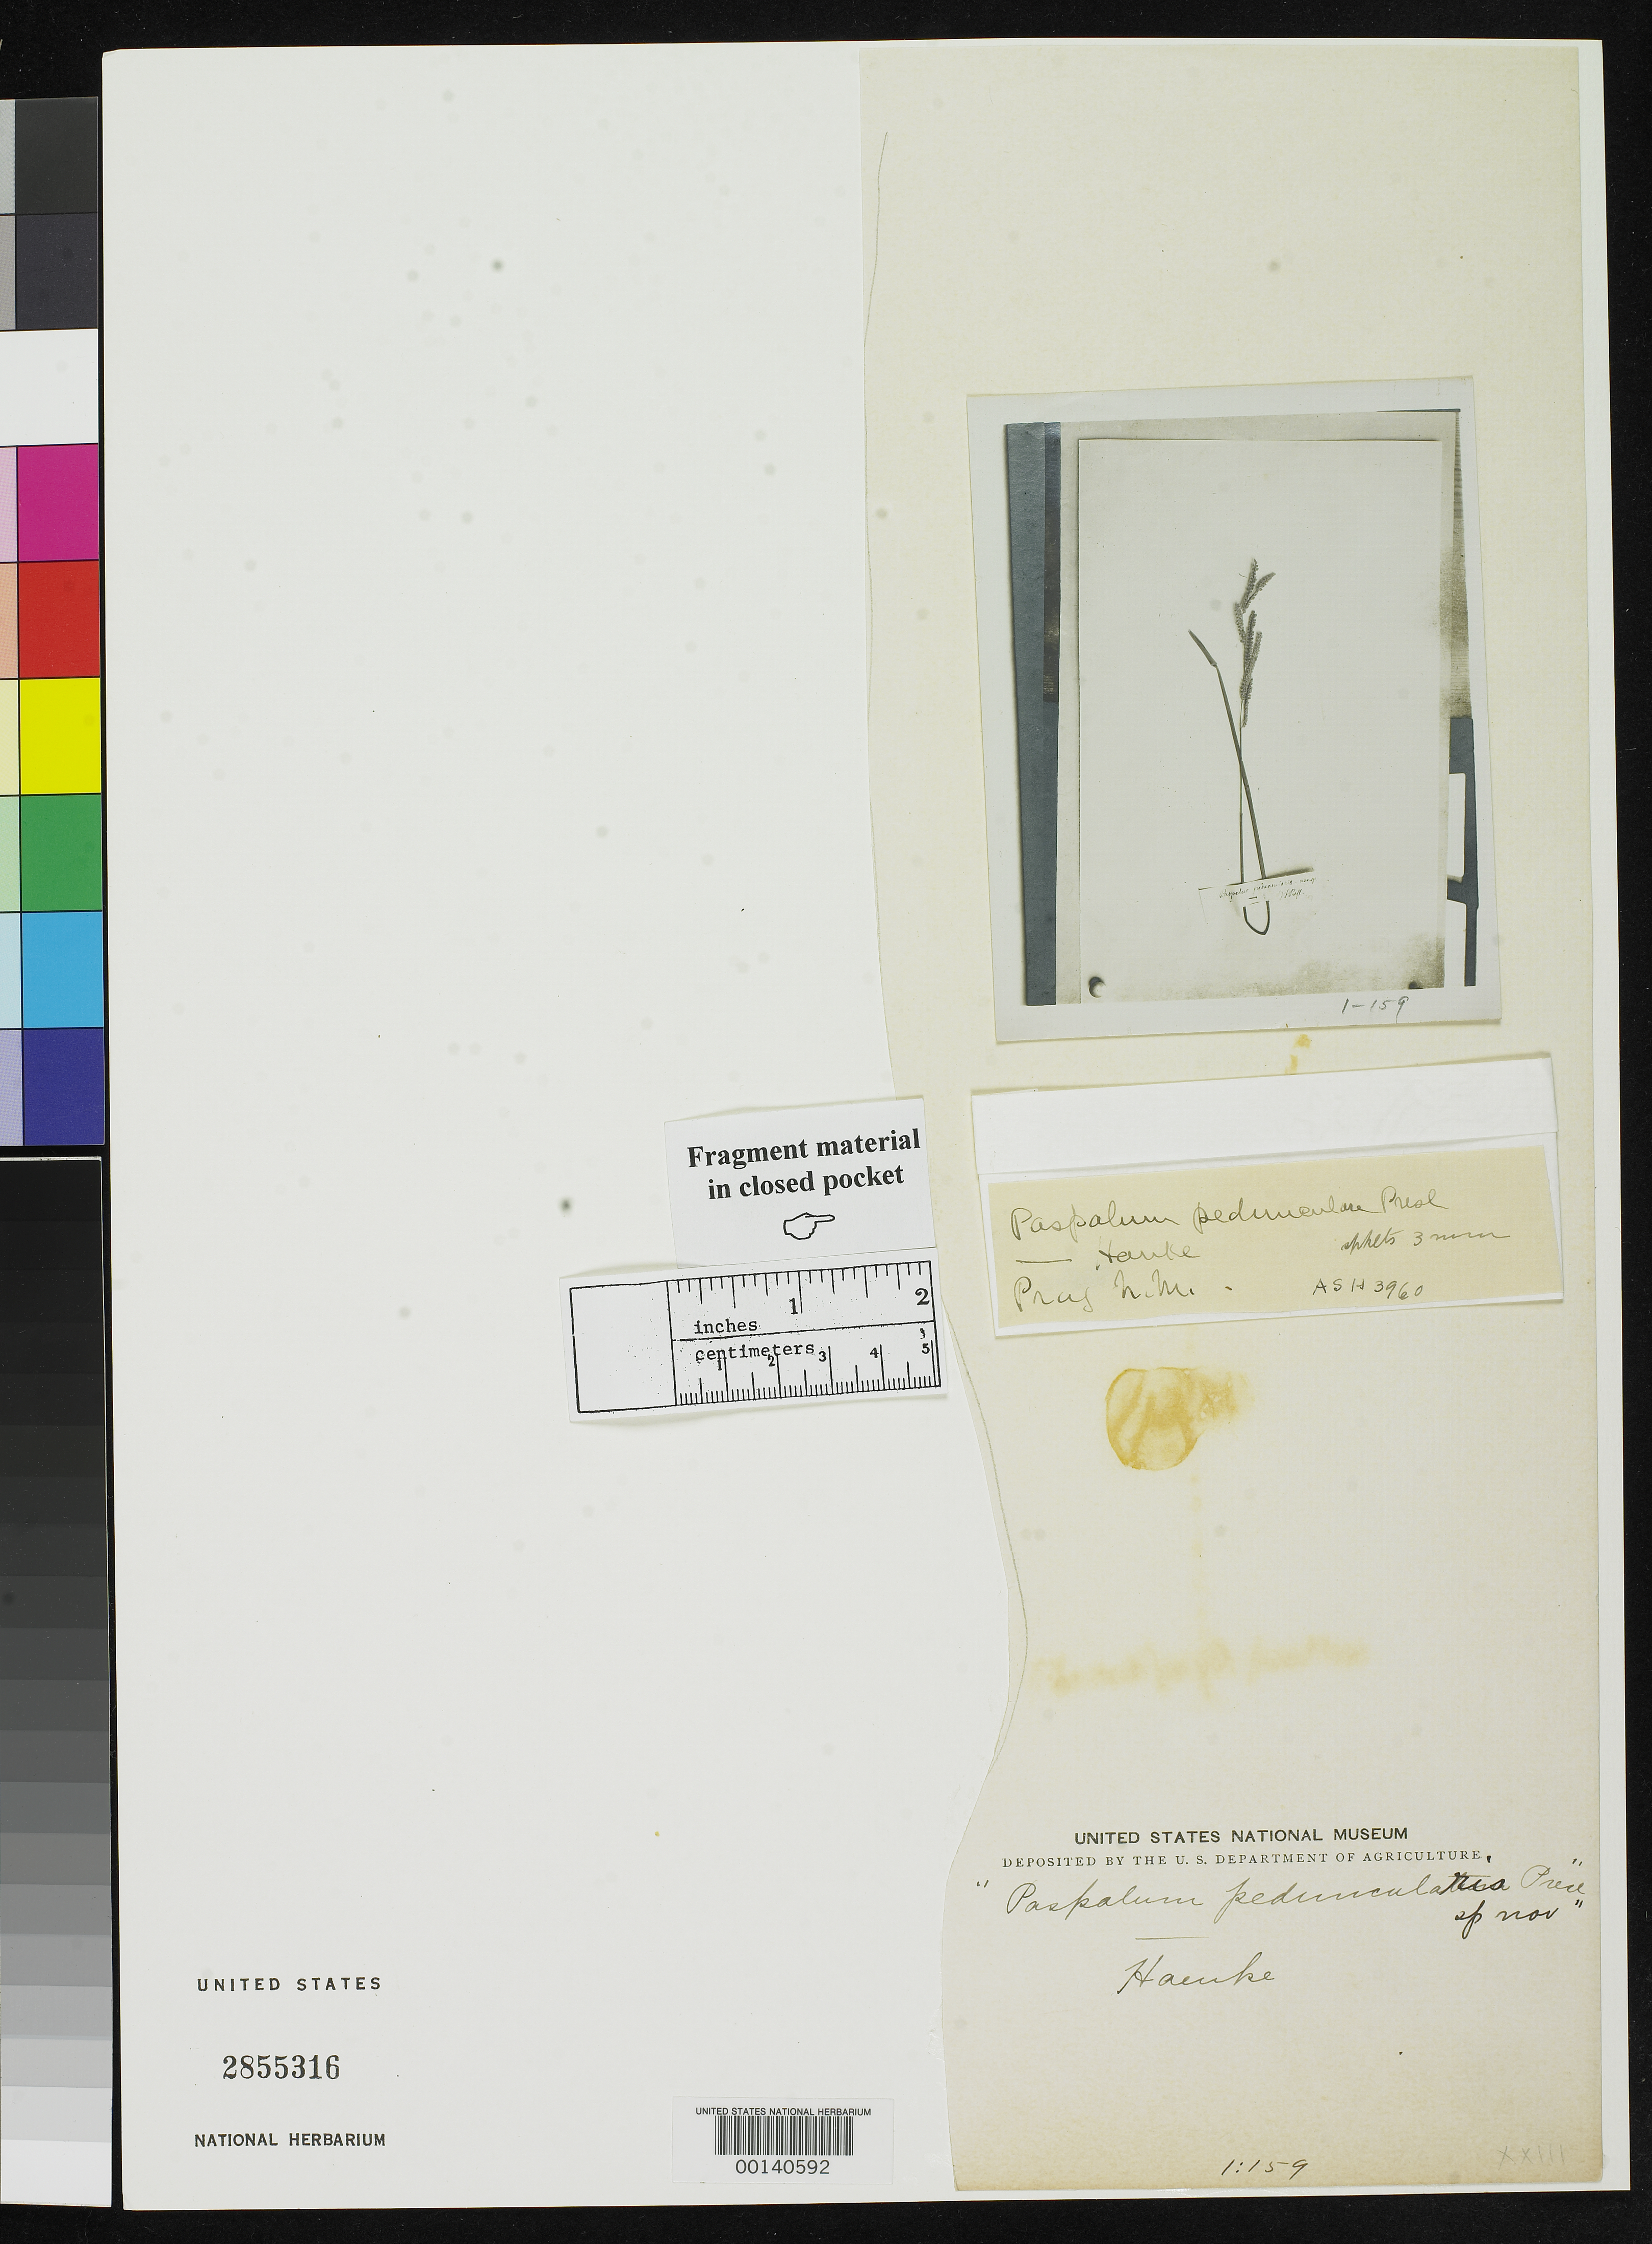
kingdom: Plantae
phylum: Tracheophyta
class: Liliopsida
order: Poales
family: Poaceae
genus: Paspalum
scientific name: Paspalum pedunculare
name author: J. Presl in C. Presl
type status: Type Fragment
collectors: T. P. X. Haenke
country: Panama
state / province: Chiriquí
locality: Around San Felix.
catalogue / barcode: US 2855316